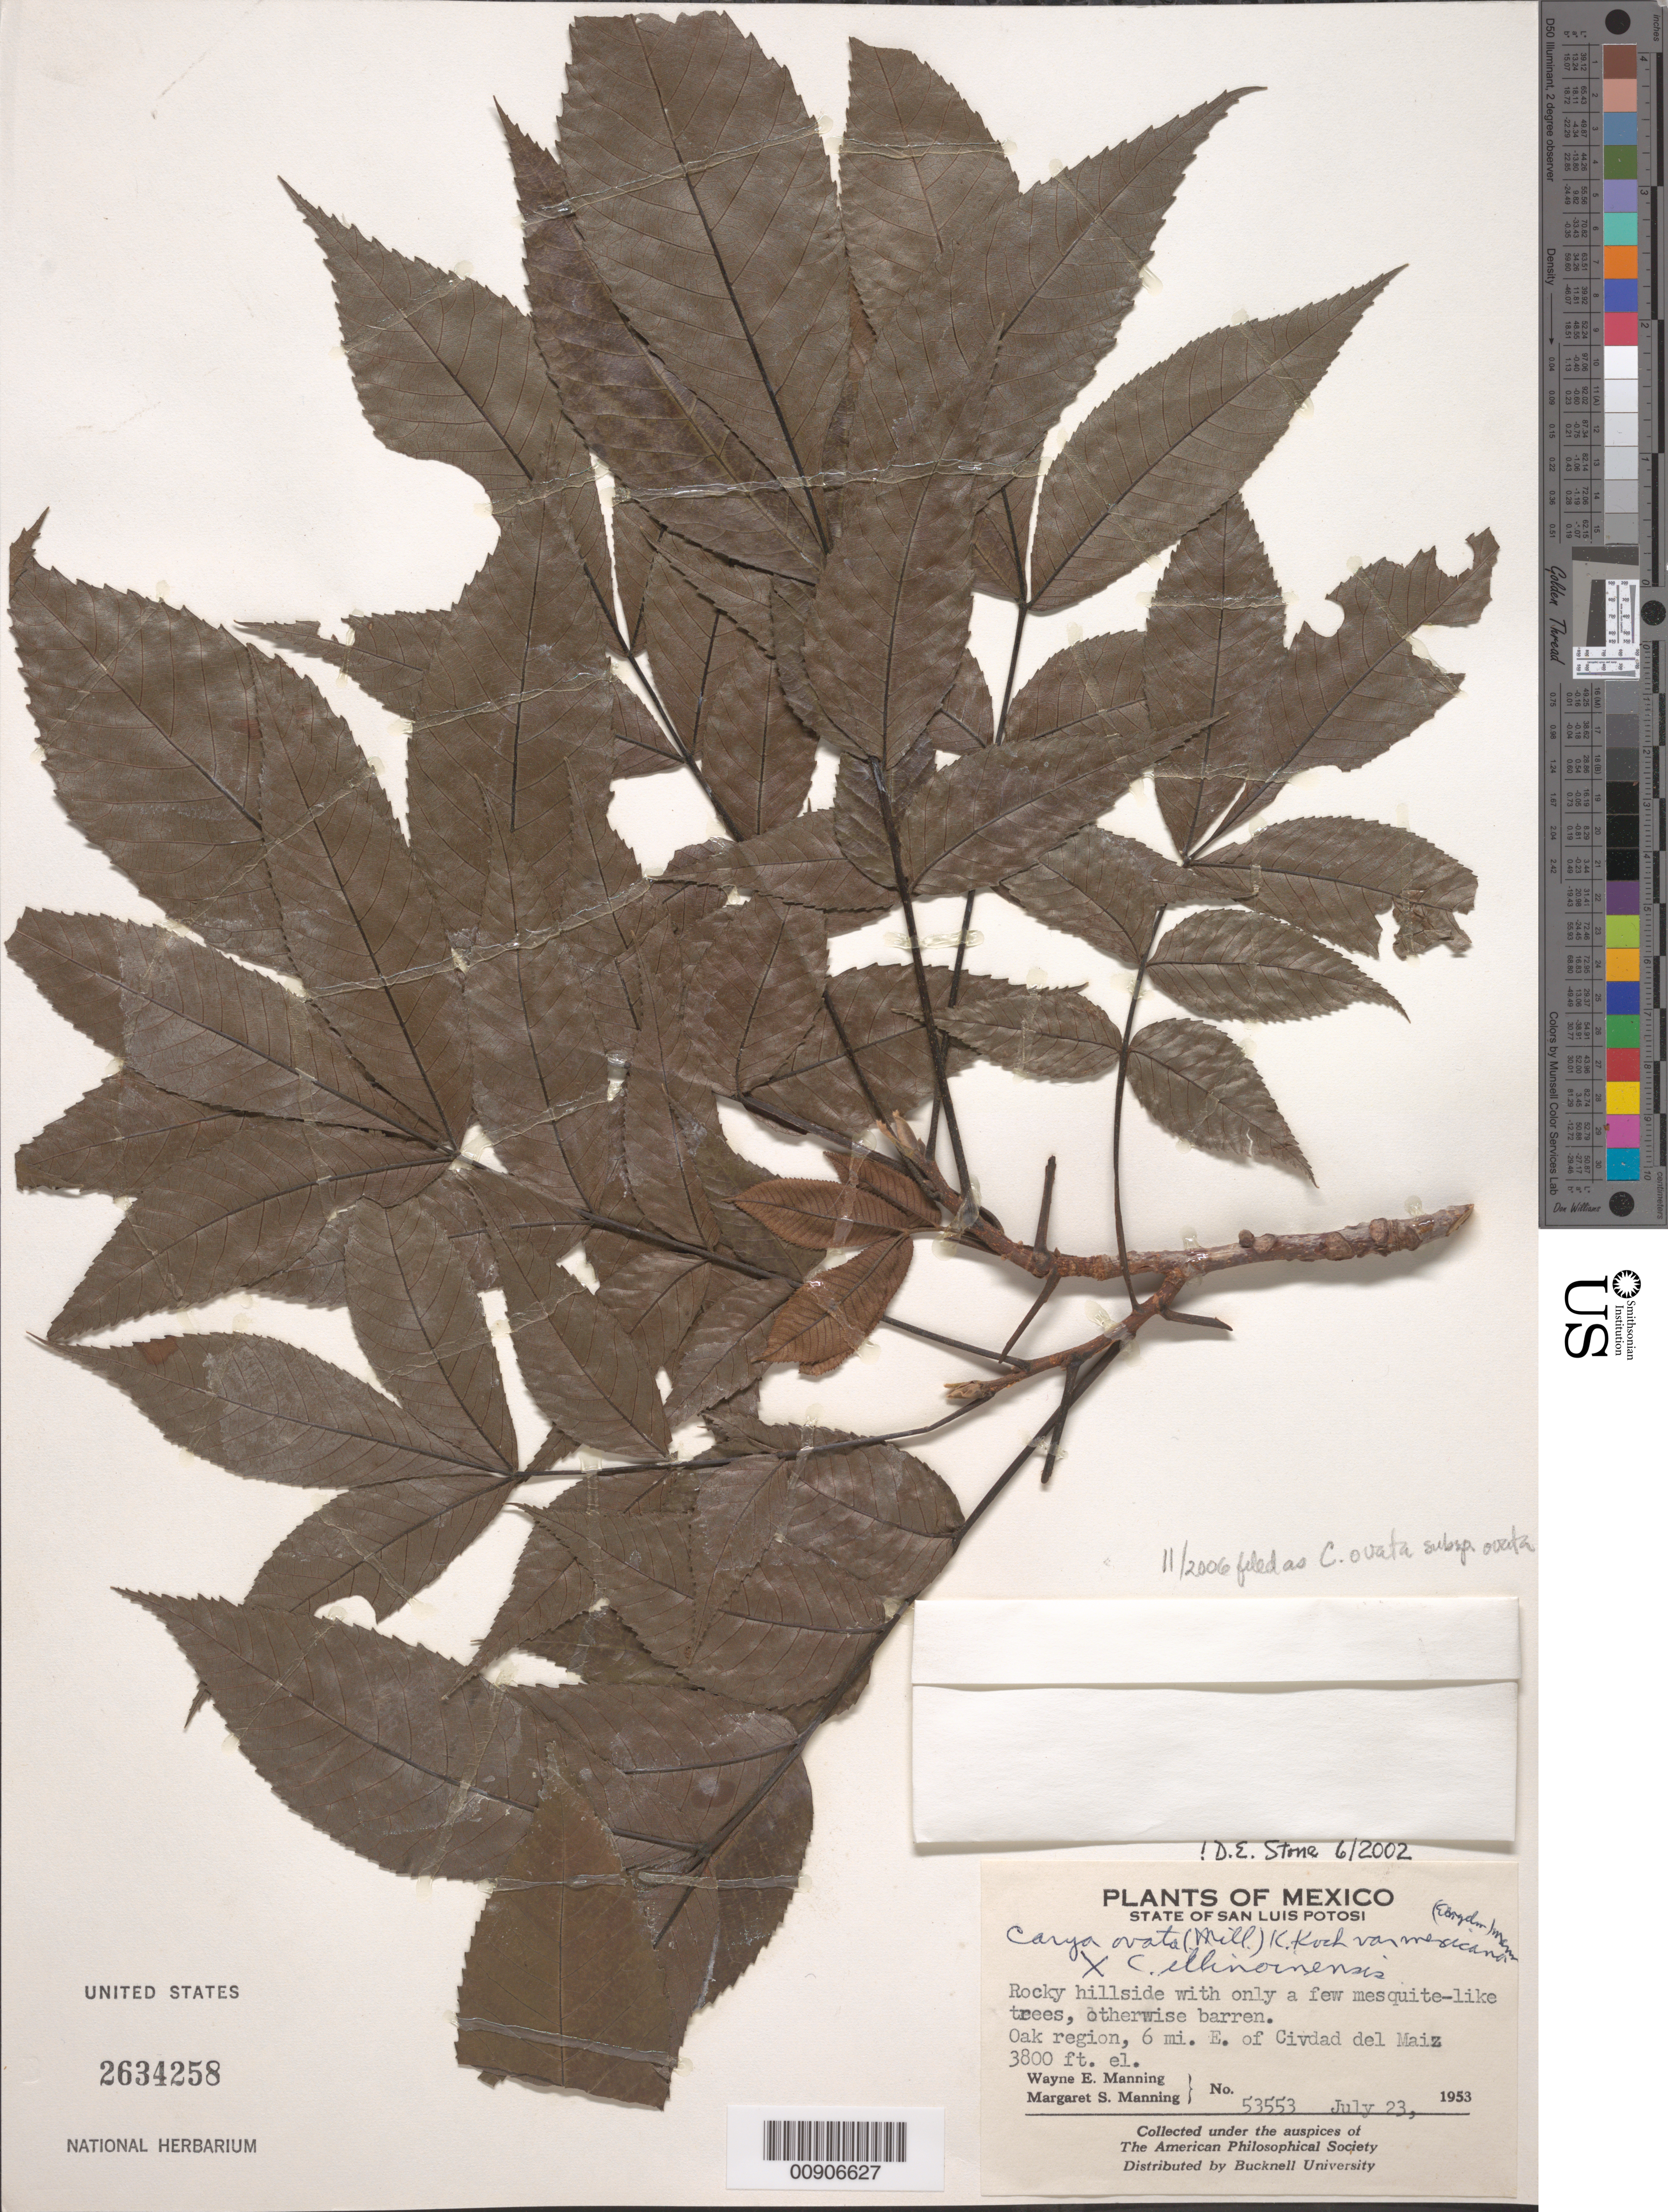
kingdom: Plantae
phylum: Tracheophyta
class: Magnoliopsida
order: Fagales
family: Juglandaceae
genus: Carya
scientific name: Carya ovata subsp. ovata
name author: (Mill.) K. Koch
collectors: W. Manning & Manning, M. S.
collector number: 53553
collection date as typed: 23 Jul 1953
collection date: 1953-07-23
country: Mexico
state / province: San Luis Potosí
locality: San Luis Potosí: Oak region, 6 mi. E of Ciudad del Maíz.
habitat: Rocky hillside with only few mesquite-like trees, otherwise barren.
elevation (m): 1158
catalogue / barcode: US 2634258